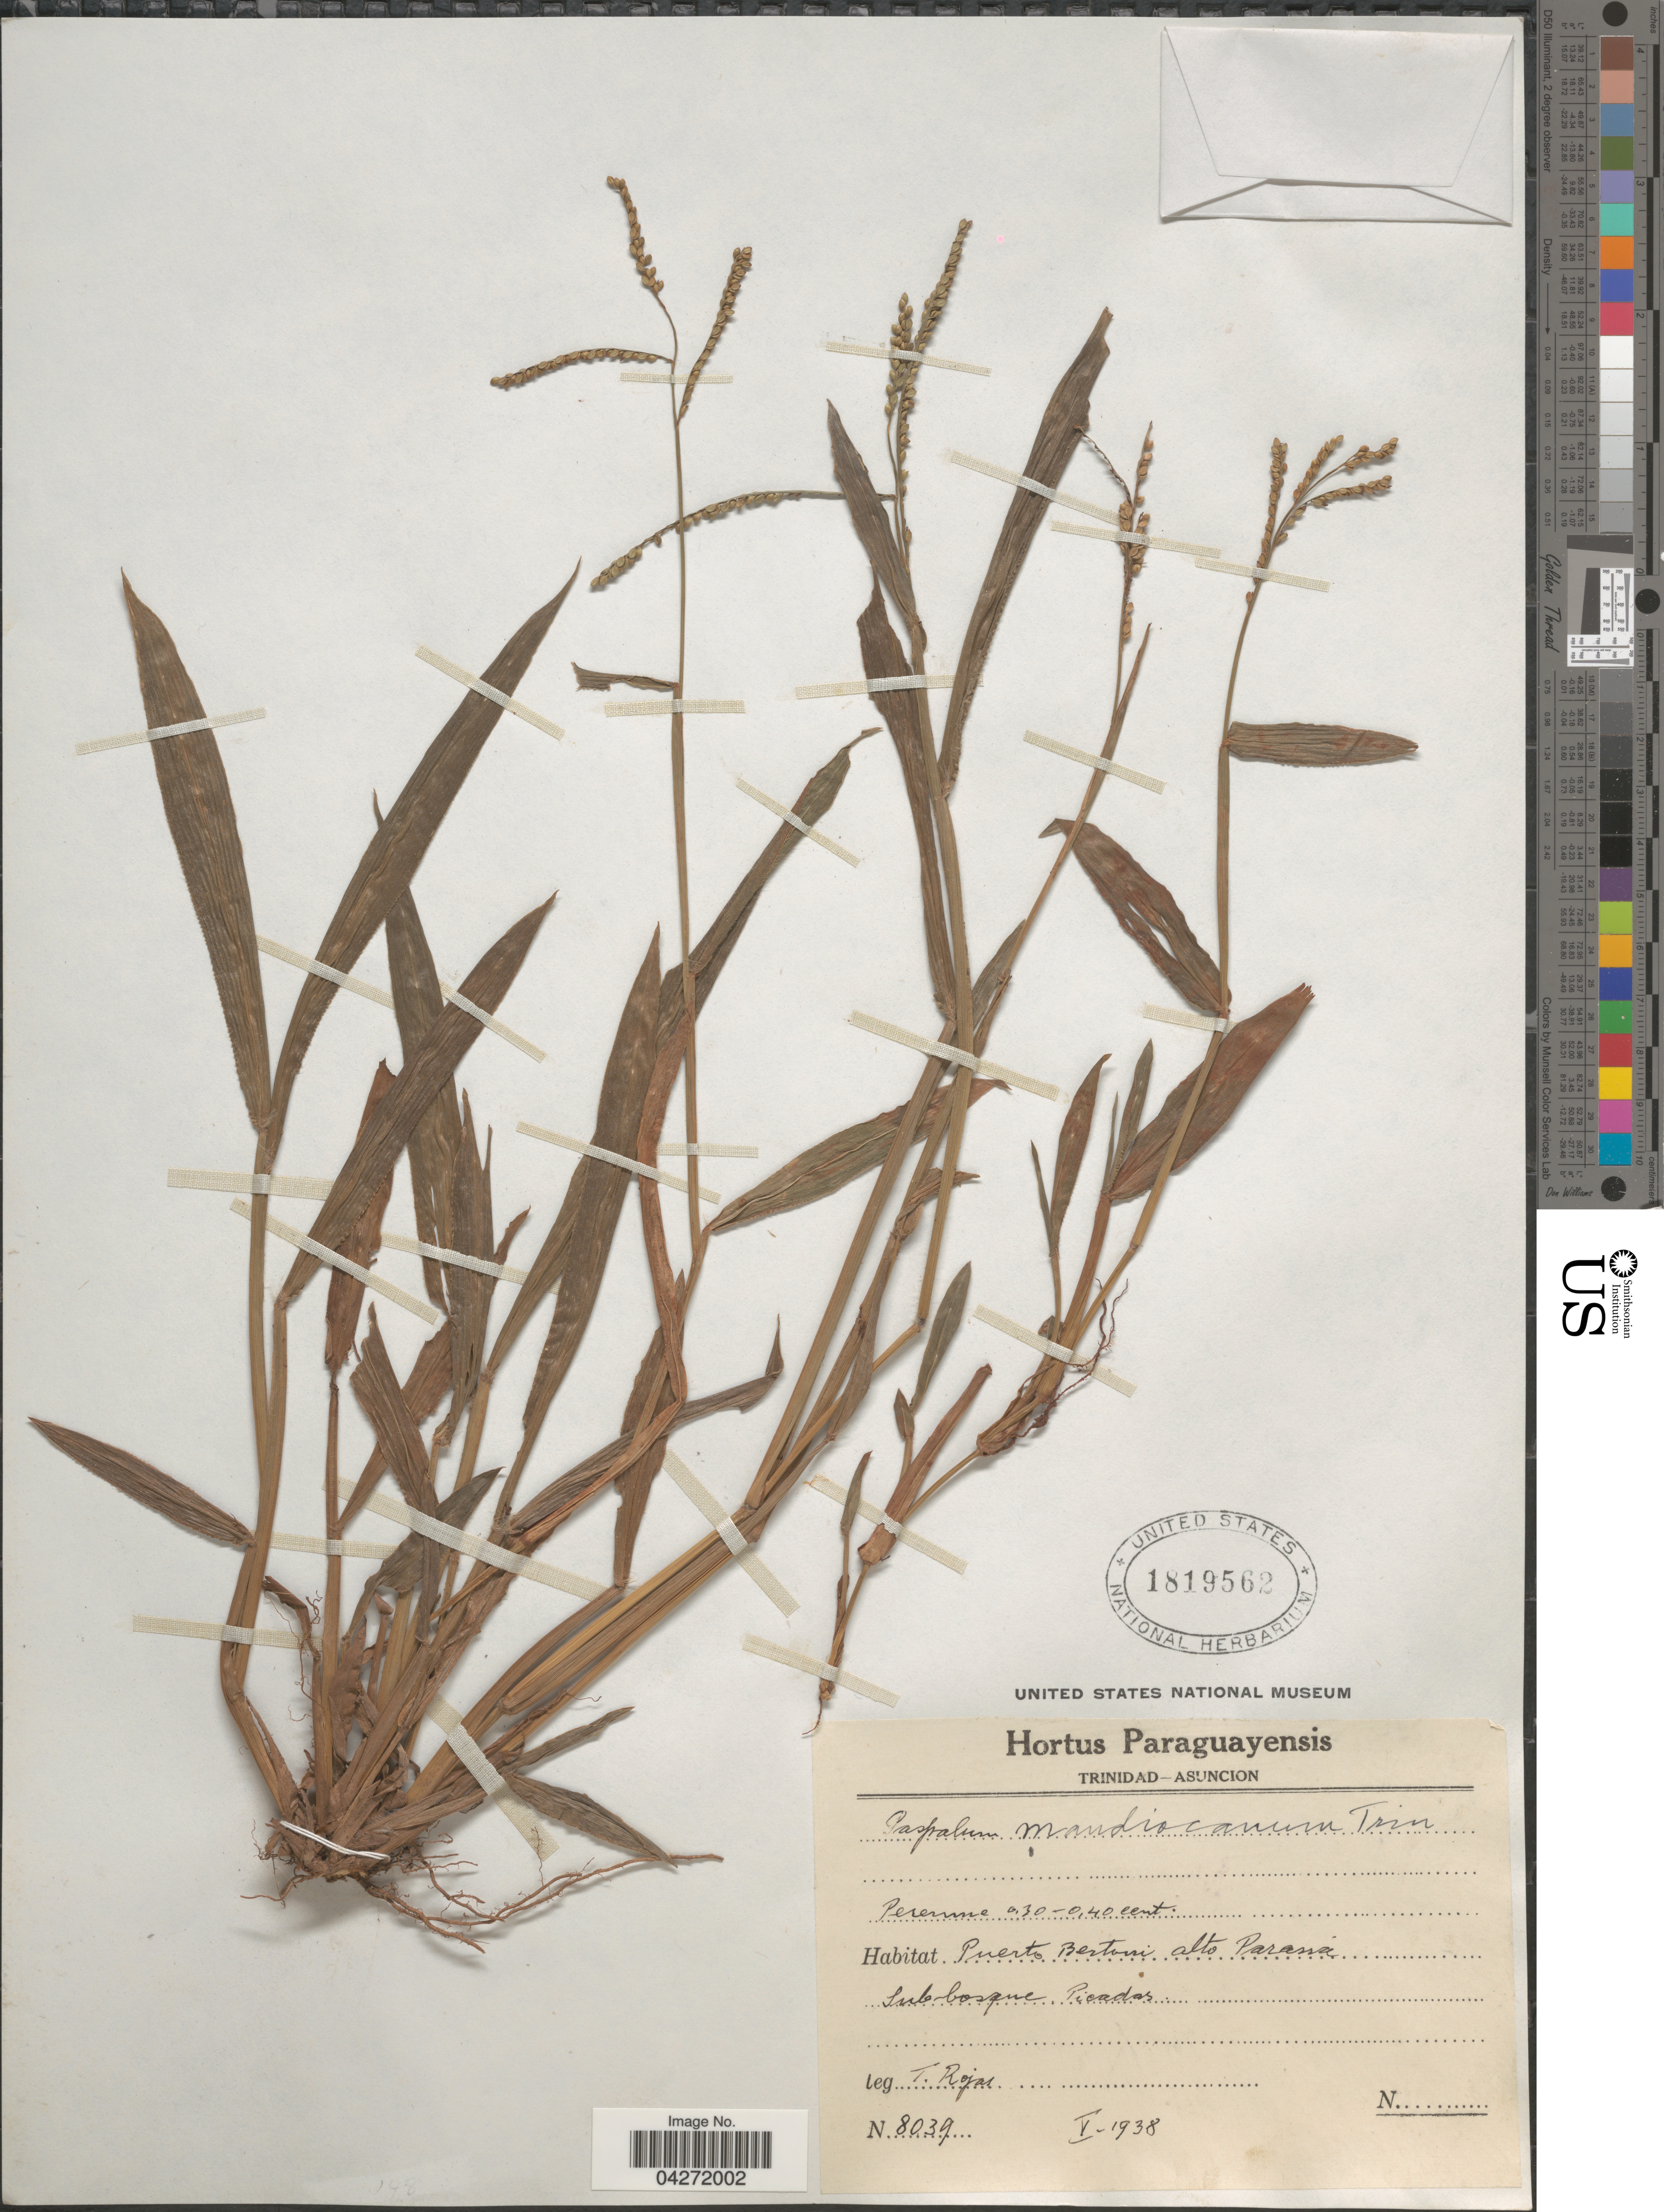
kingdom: Plantae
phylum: Tracheophyta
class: Liliopsida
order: Poales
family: Poaceae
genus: Paspalum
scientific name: Paspalum mandiocanum var. mandiocanum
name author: Trin.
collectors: T. Rojas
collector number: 8039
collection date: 1938-05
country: Paraguay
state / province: Asuncion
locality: Puerto Bertoni alto Paraná, Subbosque Picadas.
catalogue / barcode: US 1819562